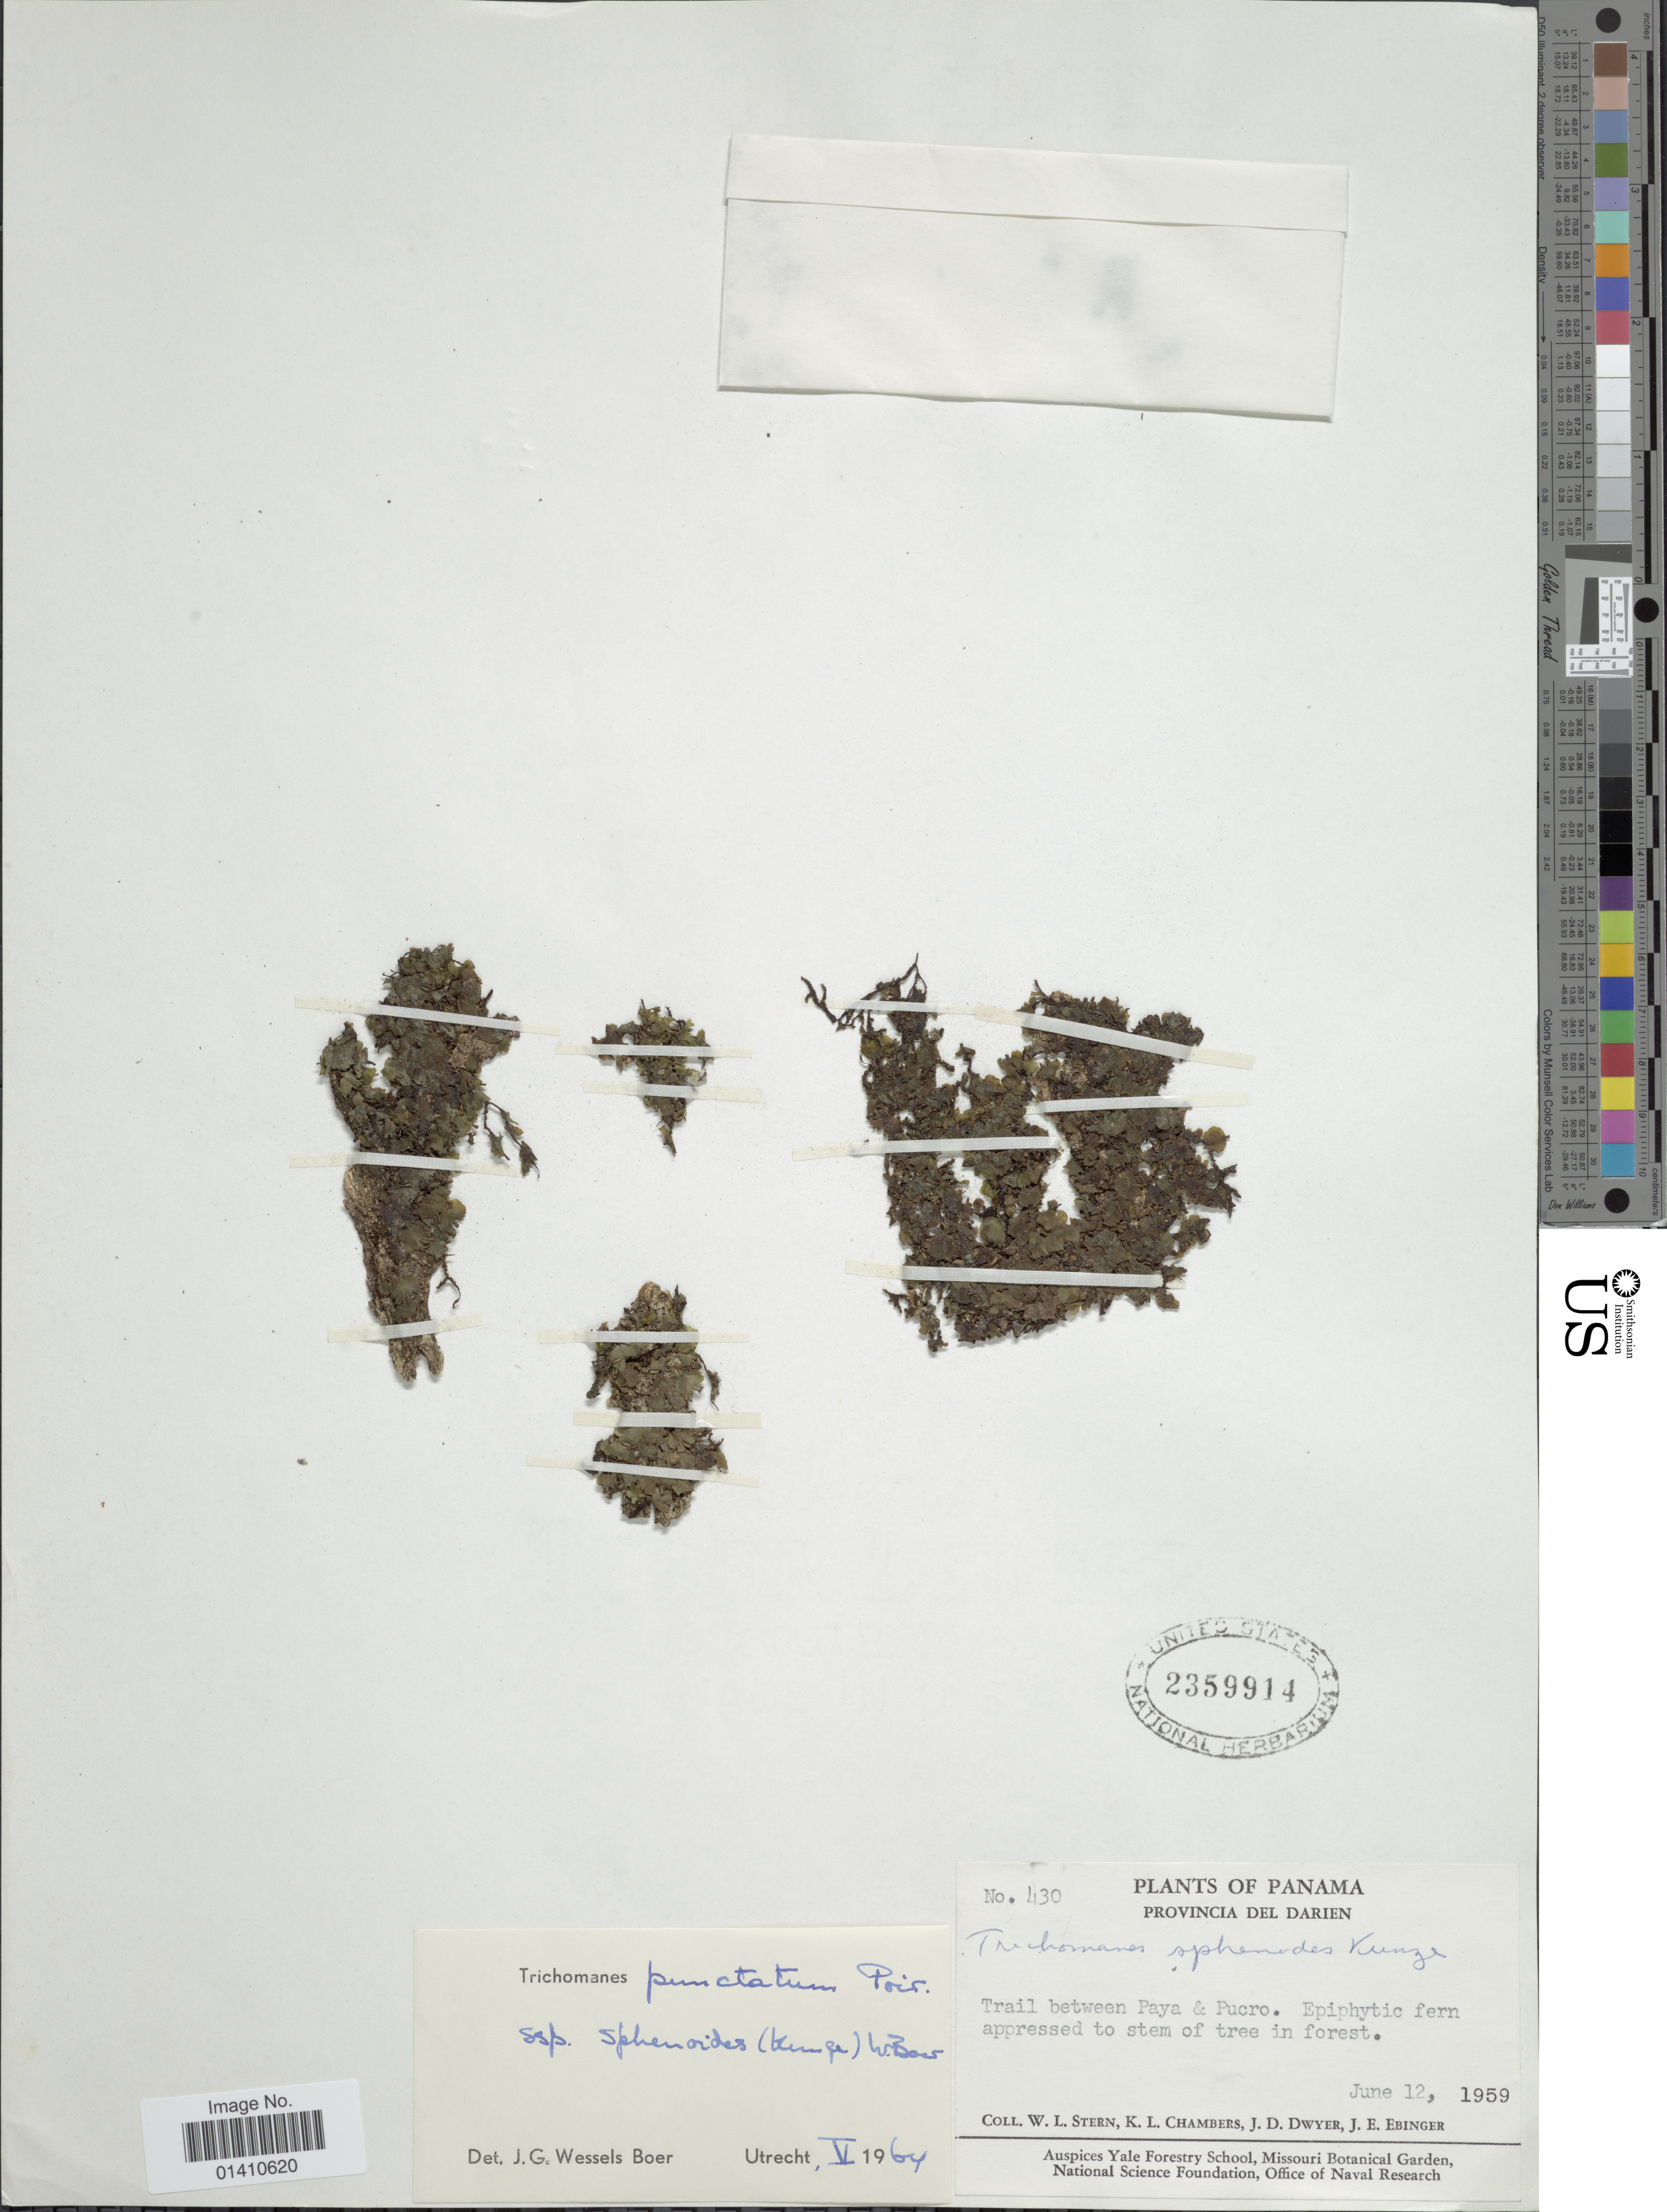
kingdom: Plantae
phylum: Tracheophyta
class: Polypodiopsida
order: Hymenophyllales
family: Hymenophyllaceae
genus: Didymoglossum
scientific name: Didymoglossum punctatum subsp. spheroides (Kunze) comb. nov., ined 2015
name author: (Kunze)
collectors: W. L. Stern, K. Chambers, J. D. Dwyer & J. Ebinger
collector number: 430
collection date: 1959-06-12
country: Panama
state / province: Darién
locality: Provincia Del darien. Trail between Paya & Pucro. Epiphytic fern appressed to stem of tree in forest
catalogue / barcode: US 2359914